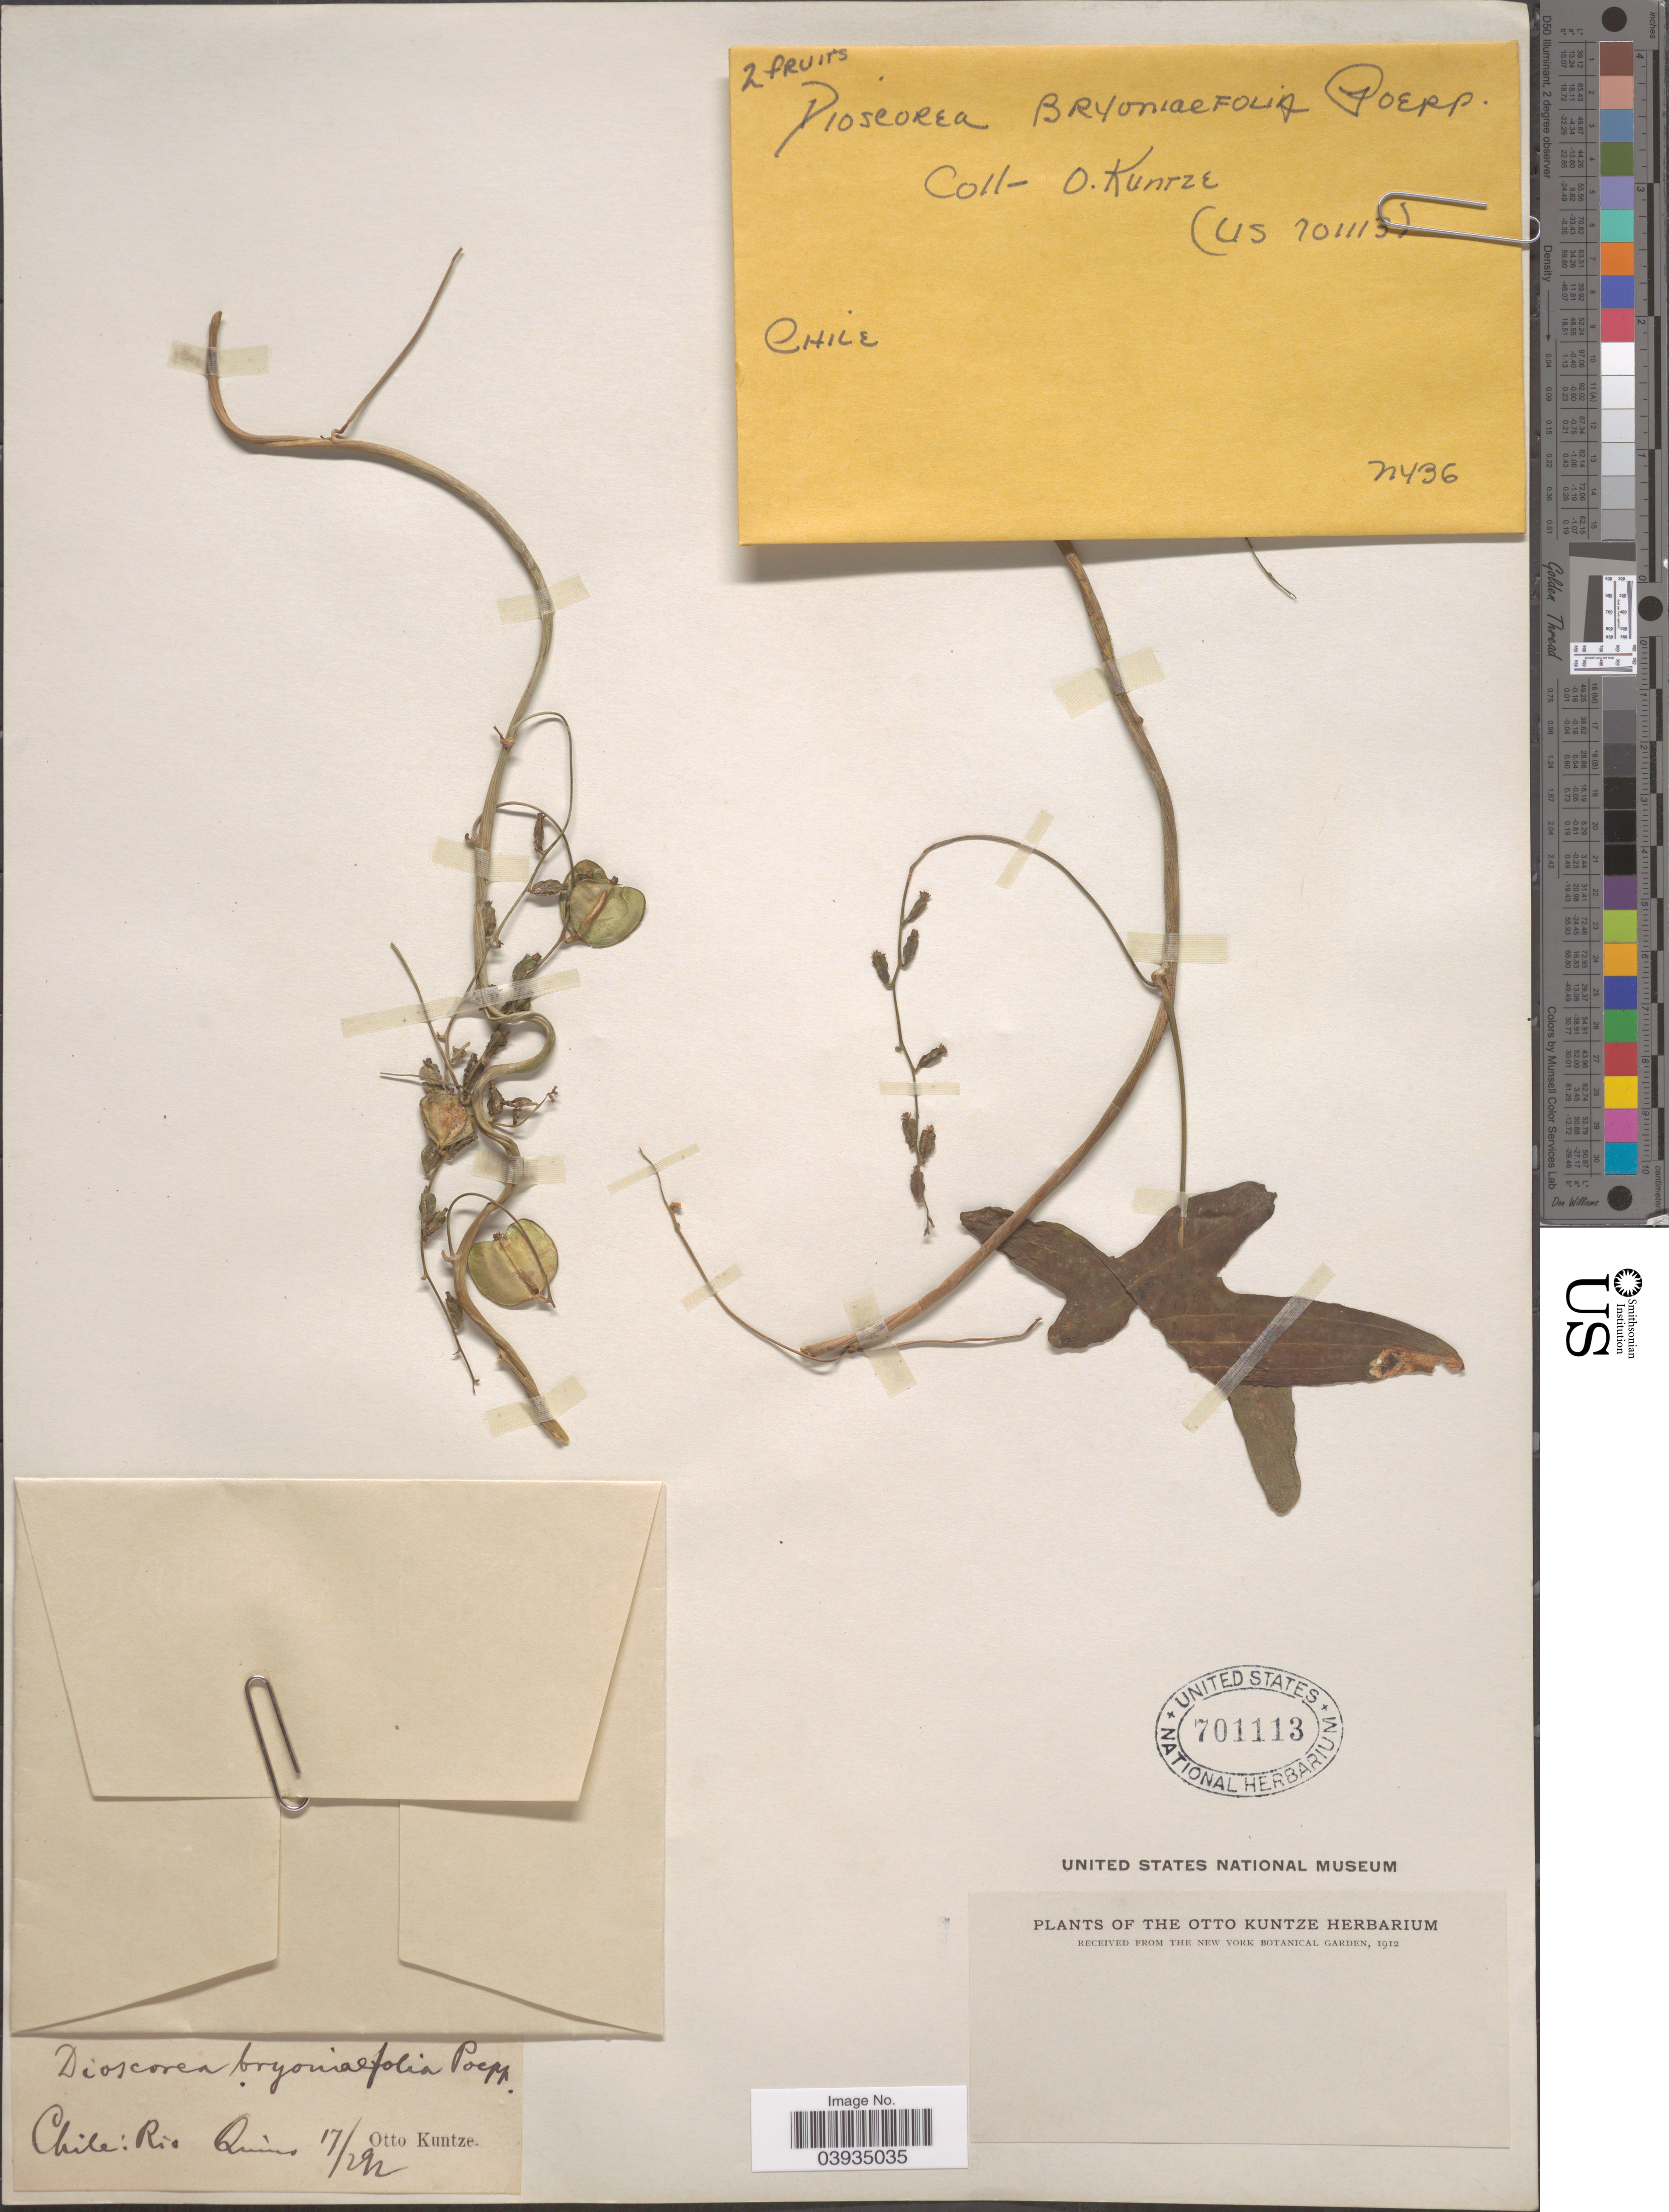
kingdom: Plantae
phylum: Tracheophyta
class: Liliopsida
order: Dioscoreales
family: Dioscoreaceae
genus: Dioscorea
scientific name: Dioscorea bryoniifolia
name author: Poepp.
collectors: C.E.O. Kuntze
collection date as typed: Transcribed d/m/y: 17/2/92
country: Chile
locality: Rio Quino.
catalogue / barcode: US 701113